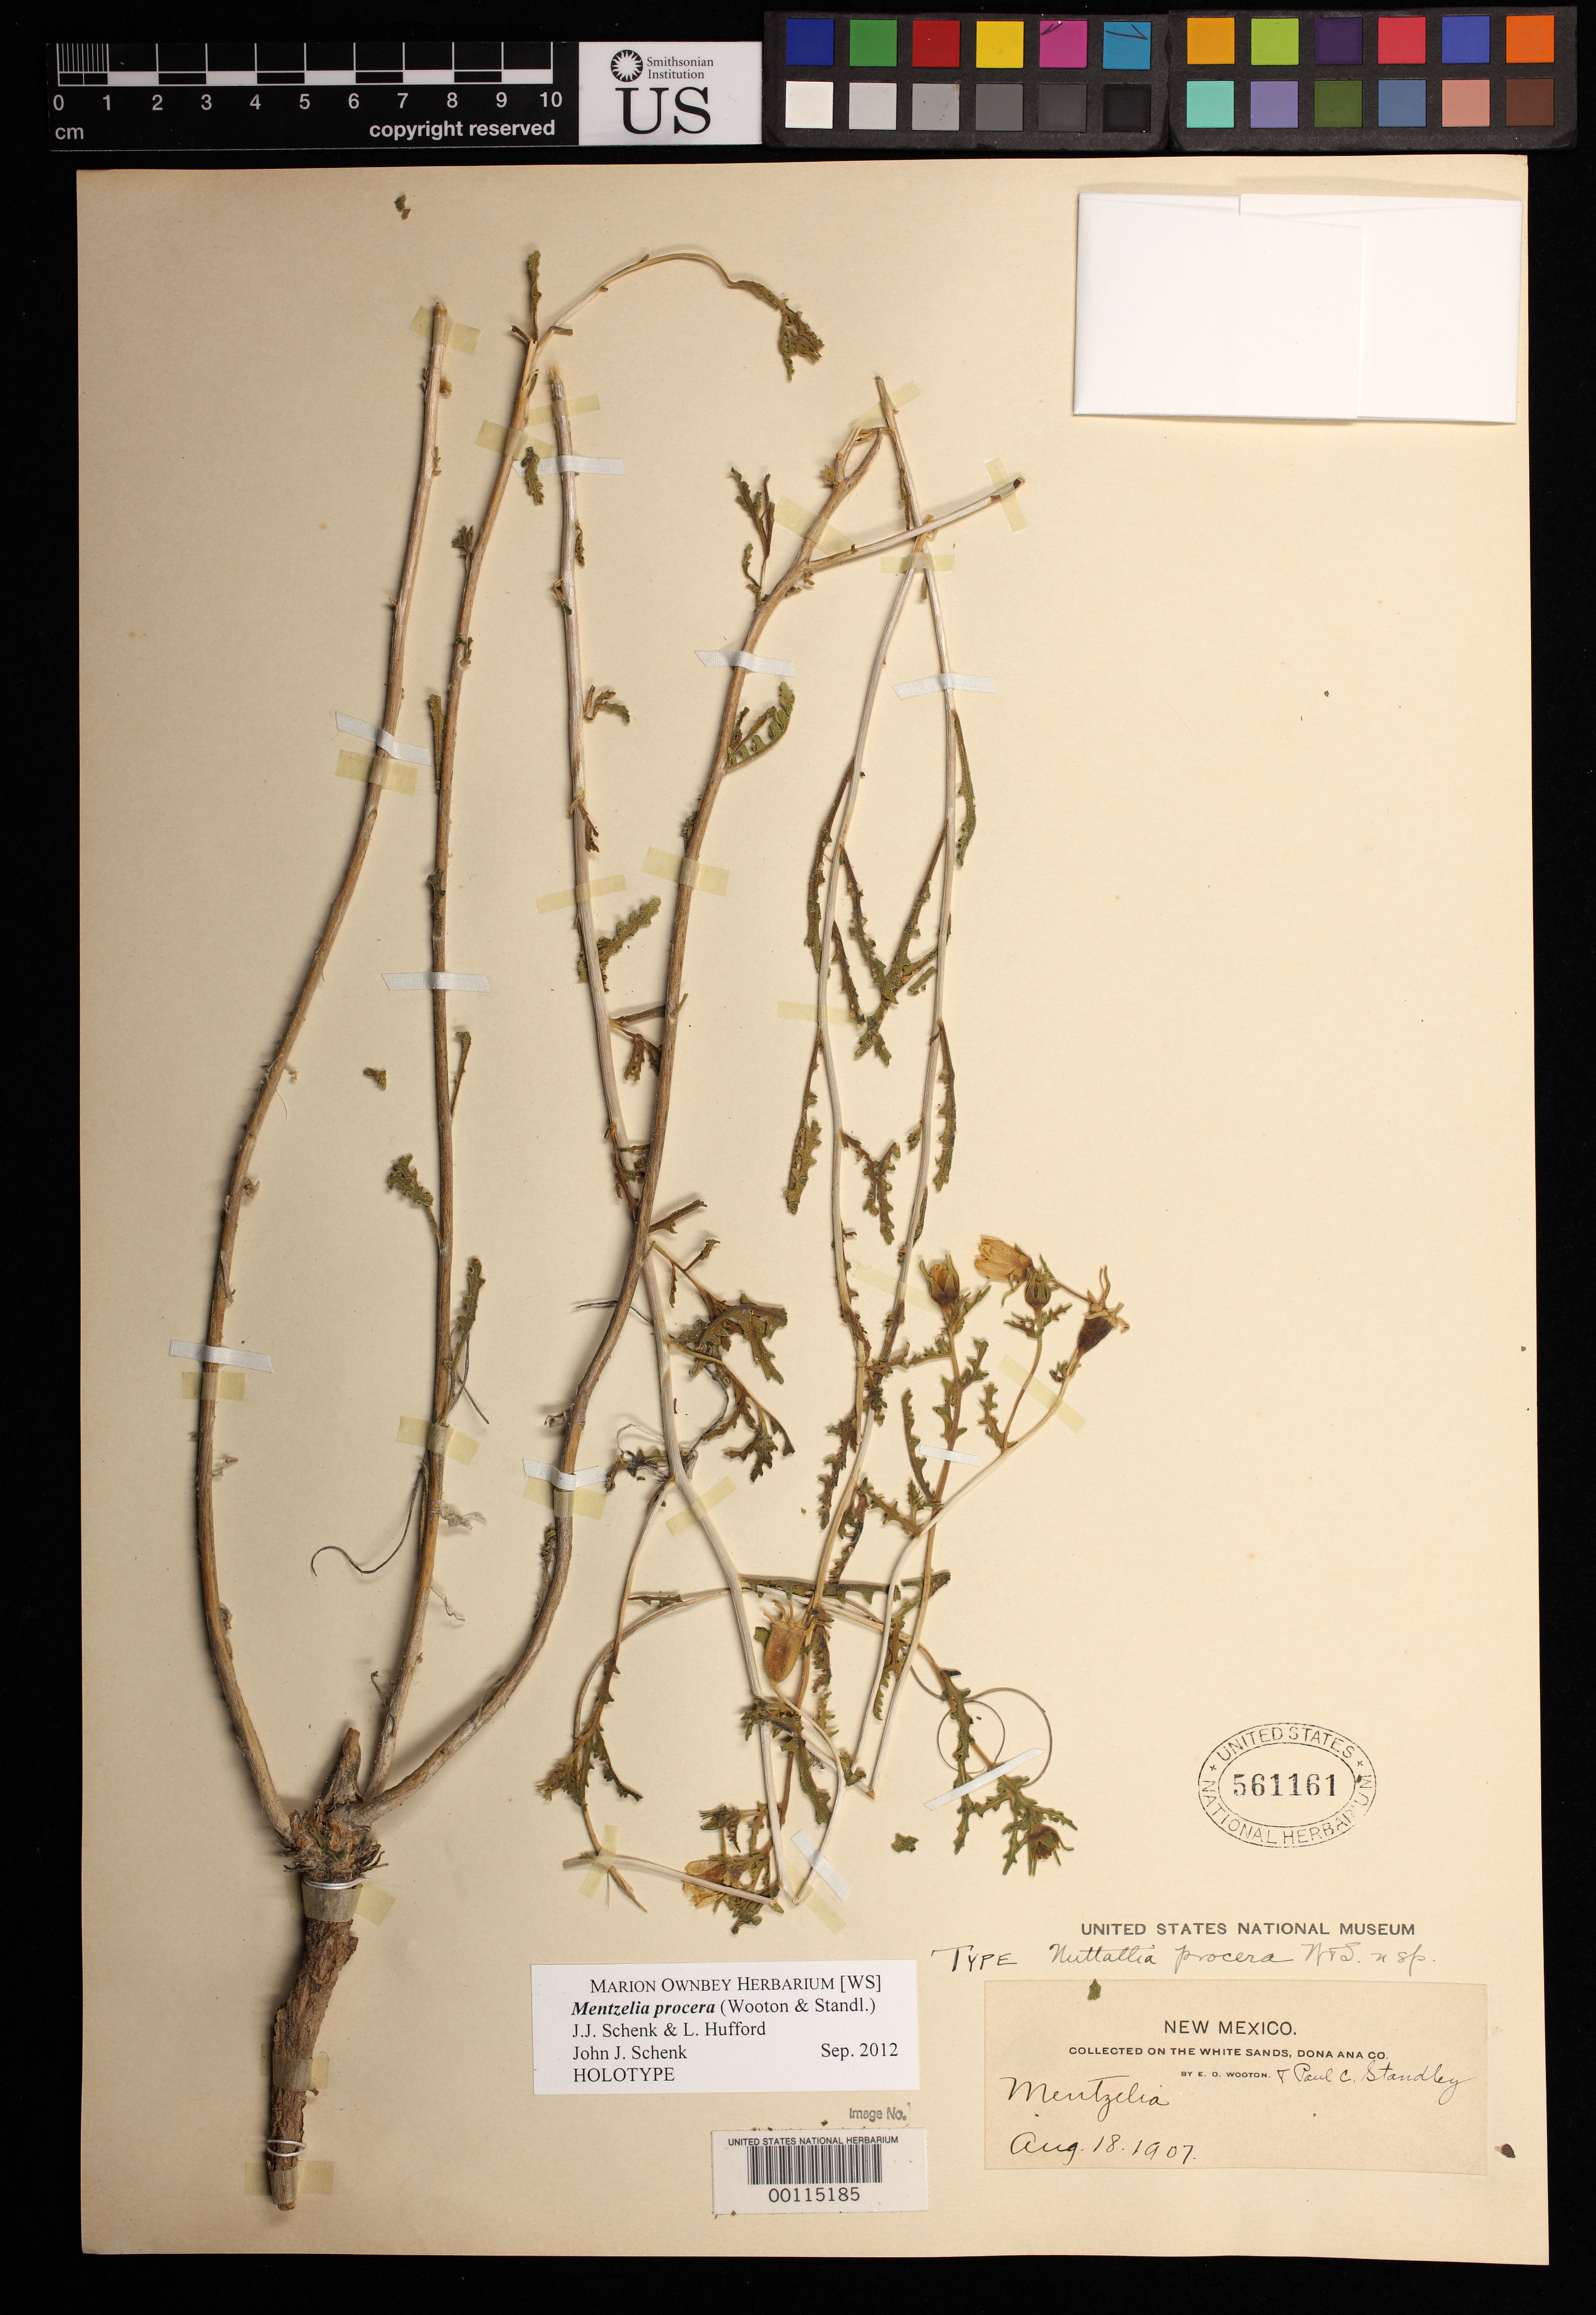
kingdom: Plantae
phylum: Tracheophyta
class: Magnoliopsida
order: Cornales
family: Loasaceae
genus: Nuttallia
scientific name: Nuttallia procera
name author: Wooton & Standl.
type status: Holotype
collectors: E. O. Wooton & P. C. Standley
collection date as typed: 18 Aug 1907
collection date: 1907-08-18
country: United States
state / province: New Mexico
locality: White Sands.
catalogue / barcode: US 561161